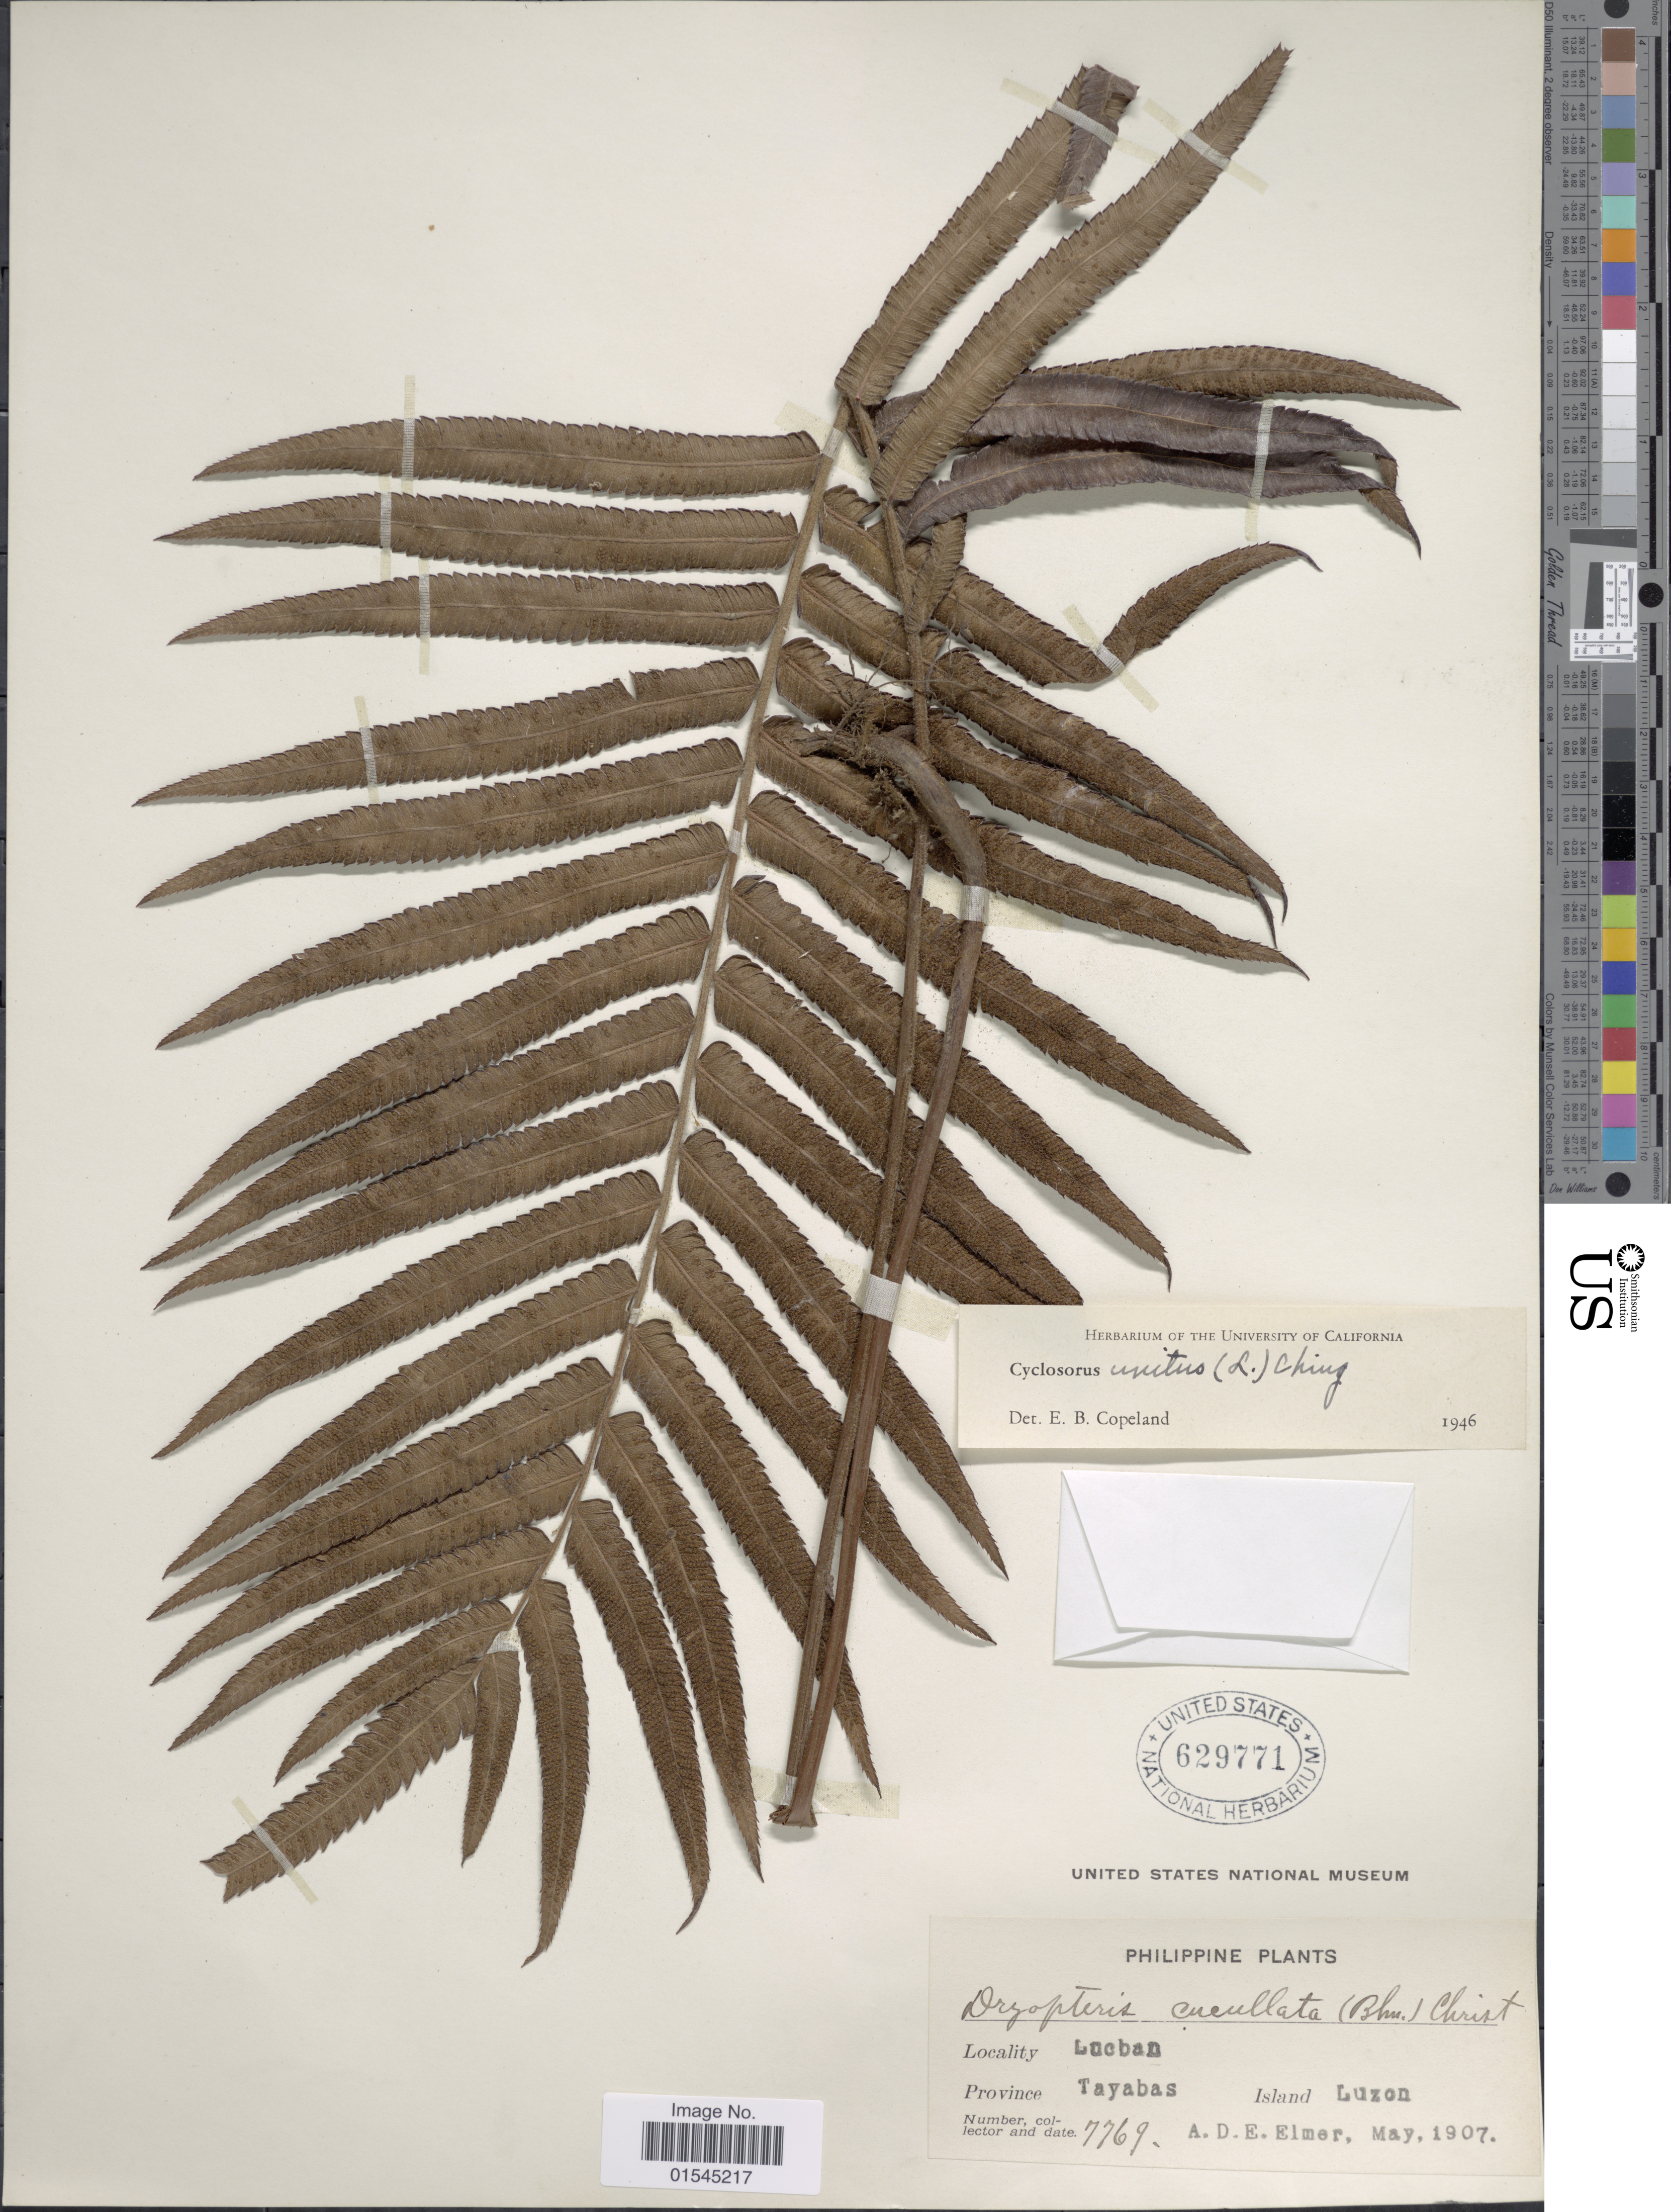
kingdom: Plantae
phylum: Tracheophyta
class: Polypodiopsida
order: Polypodiales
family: Thelypteridaceae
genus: Sphaerostephanos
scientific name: Sphaerostephanos unitus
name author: (L.) Holttum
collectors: A. D. E. Elmer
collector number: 7769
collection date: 1907-05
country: Philippines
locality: Lucban. Tayabas, Luzon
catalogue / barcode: US 629771